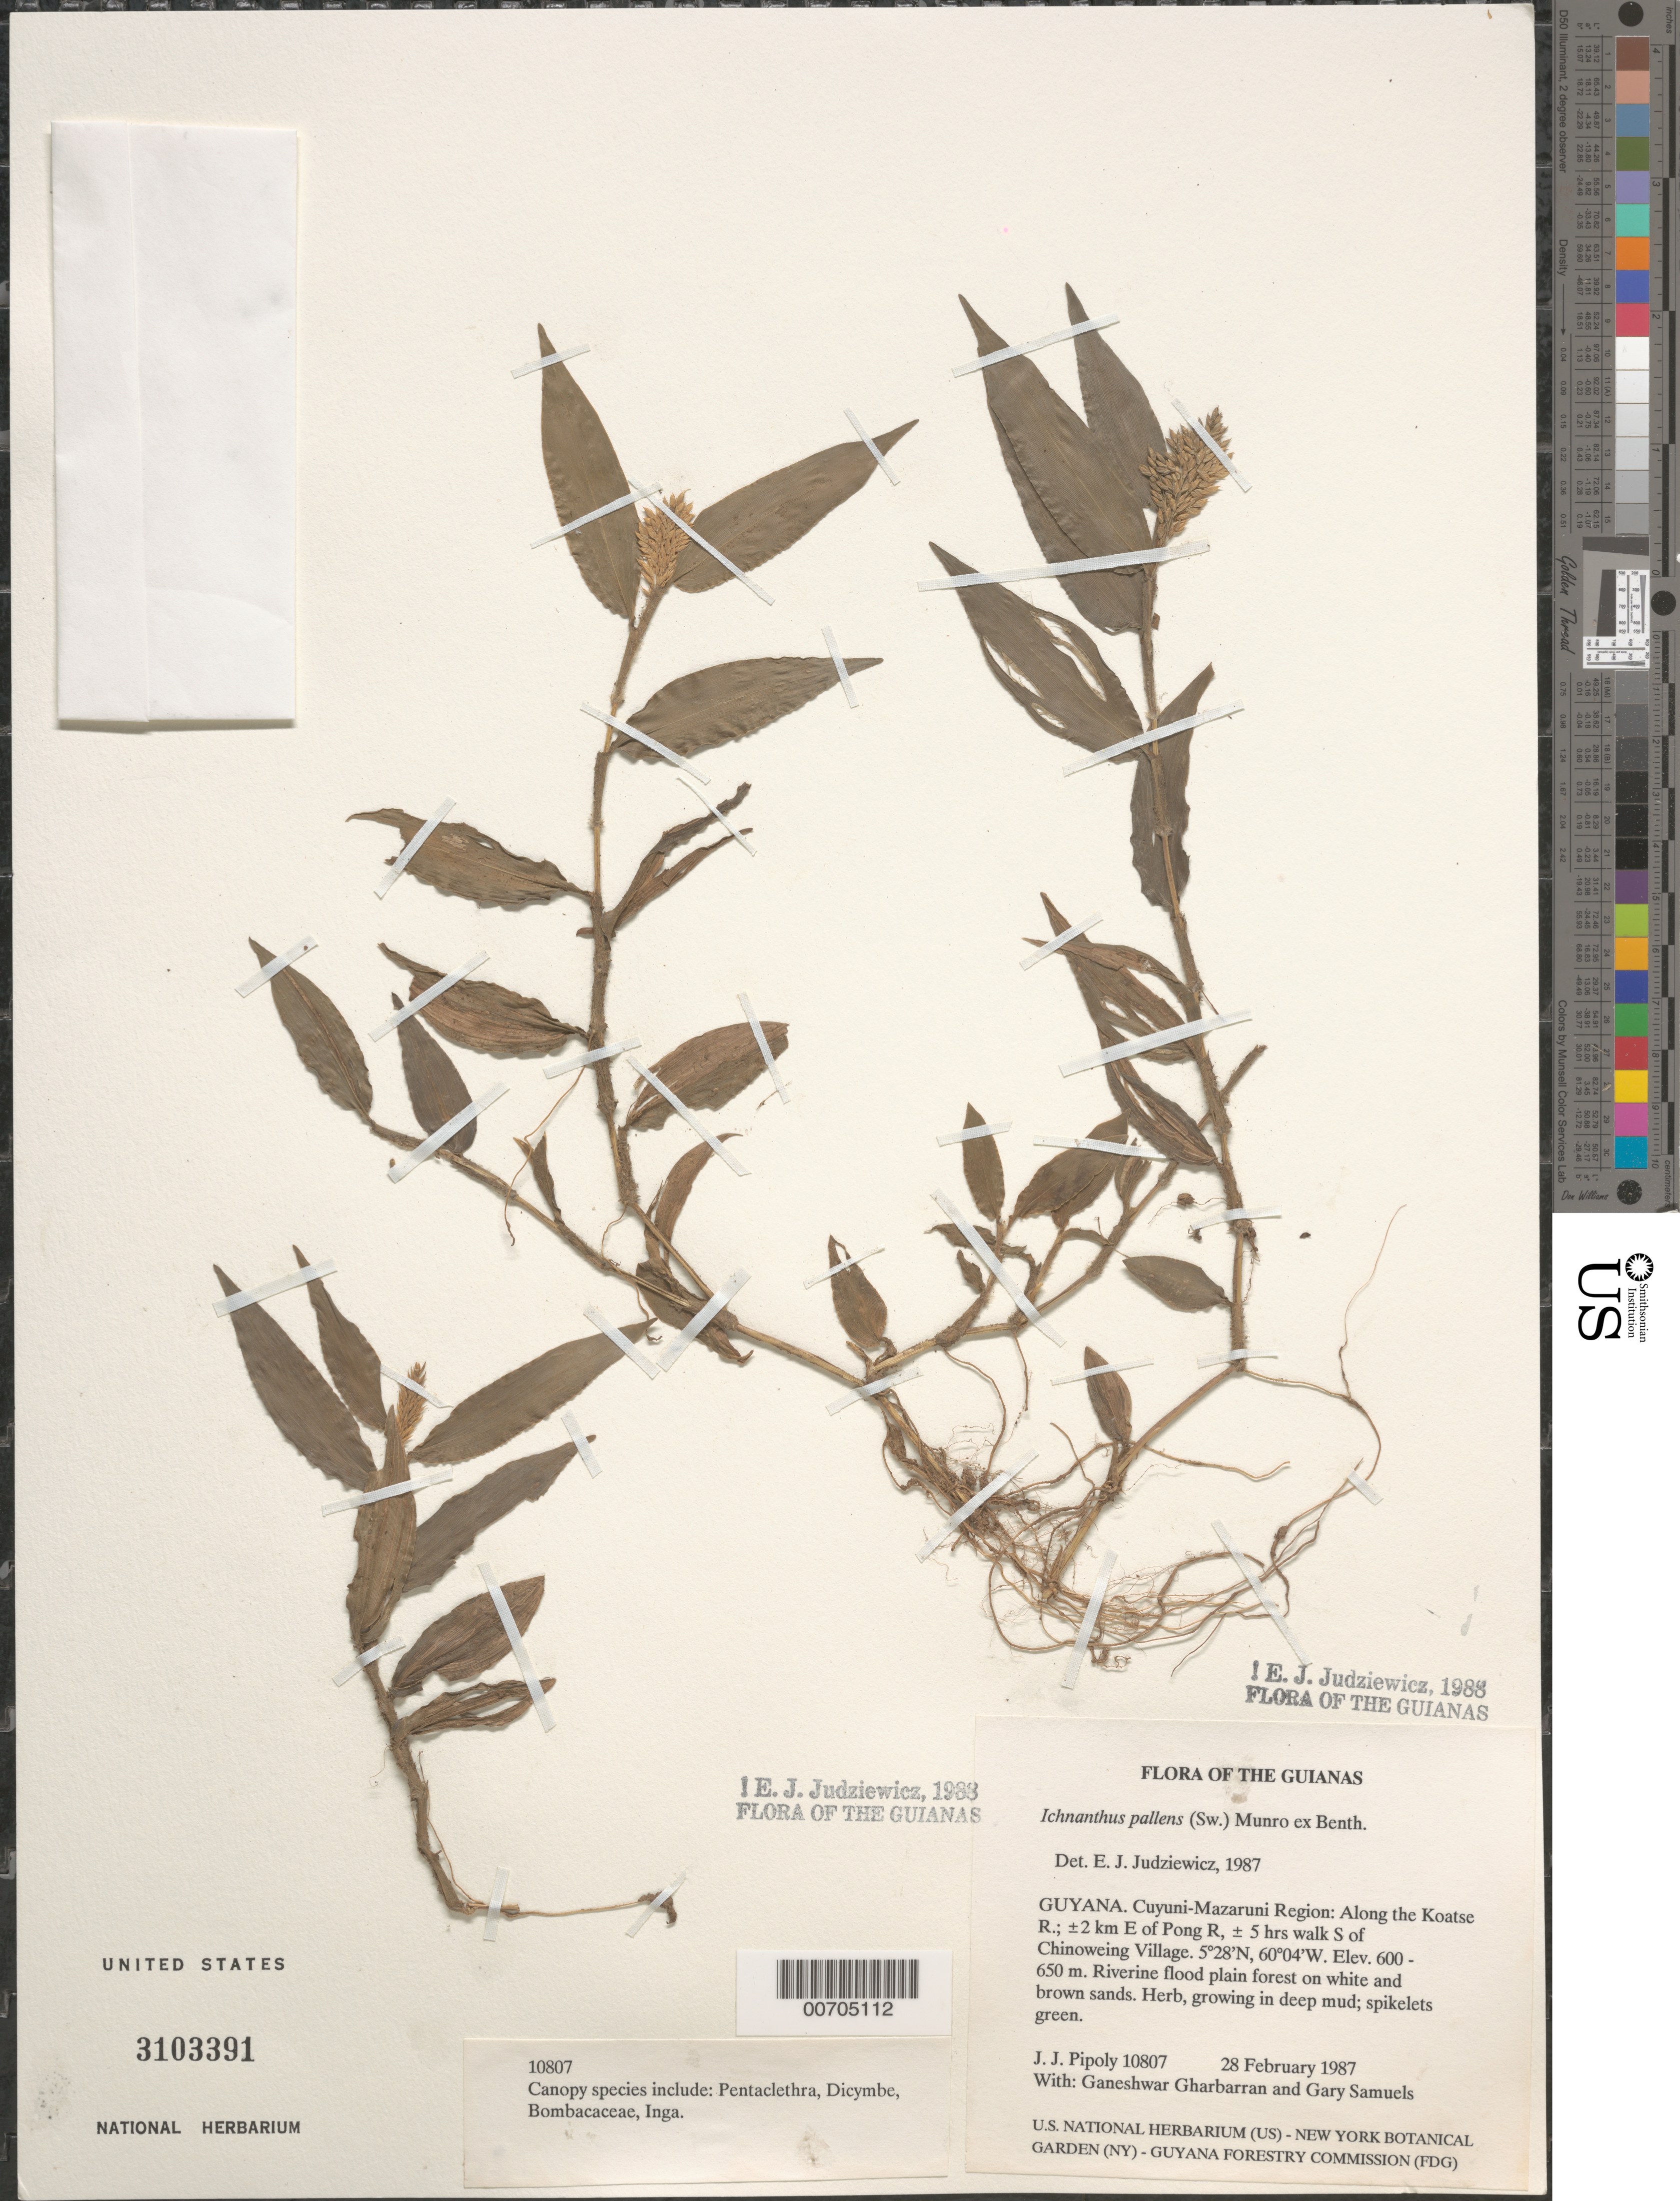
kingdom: Plantae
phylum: Tracheophyta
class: Liliopsida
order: Poales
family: Poaceae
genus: Ichnanthus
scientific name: Ichnanthus pallens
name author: (Sw.) Munro ex Benth.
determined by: Judziewicz, E. J.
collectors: J. J. Pipoly, G. Gharbarran & G. Samuels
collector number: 10807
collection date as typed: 28 February 1987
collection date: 1987-02-28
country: Guyana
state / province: Cuyuni-Mazaruni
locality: Along the Koatse R.; ±2 km E of Pong R, ± 5 hrs walk S of Chinoweing Village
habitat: Riverine flood plain forest on white and brown sands; canopy spp. include Pentaclethra, Dicymbe, Bombacaceae, Inga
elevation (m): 600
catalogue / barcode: US 3103391